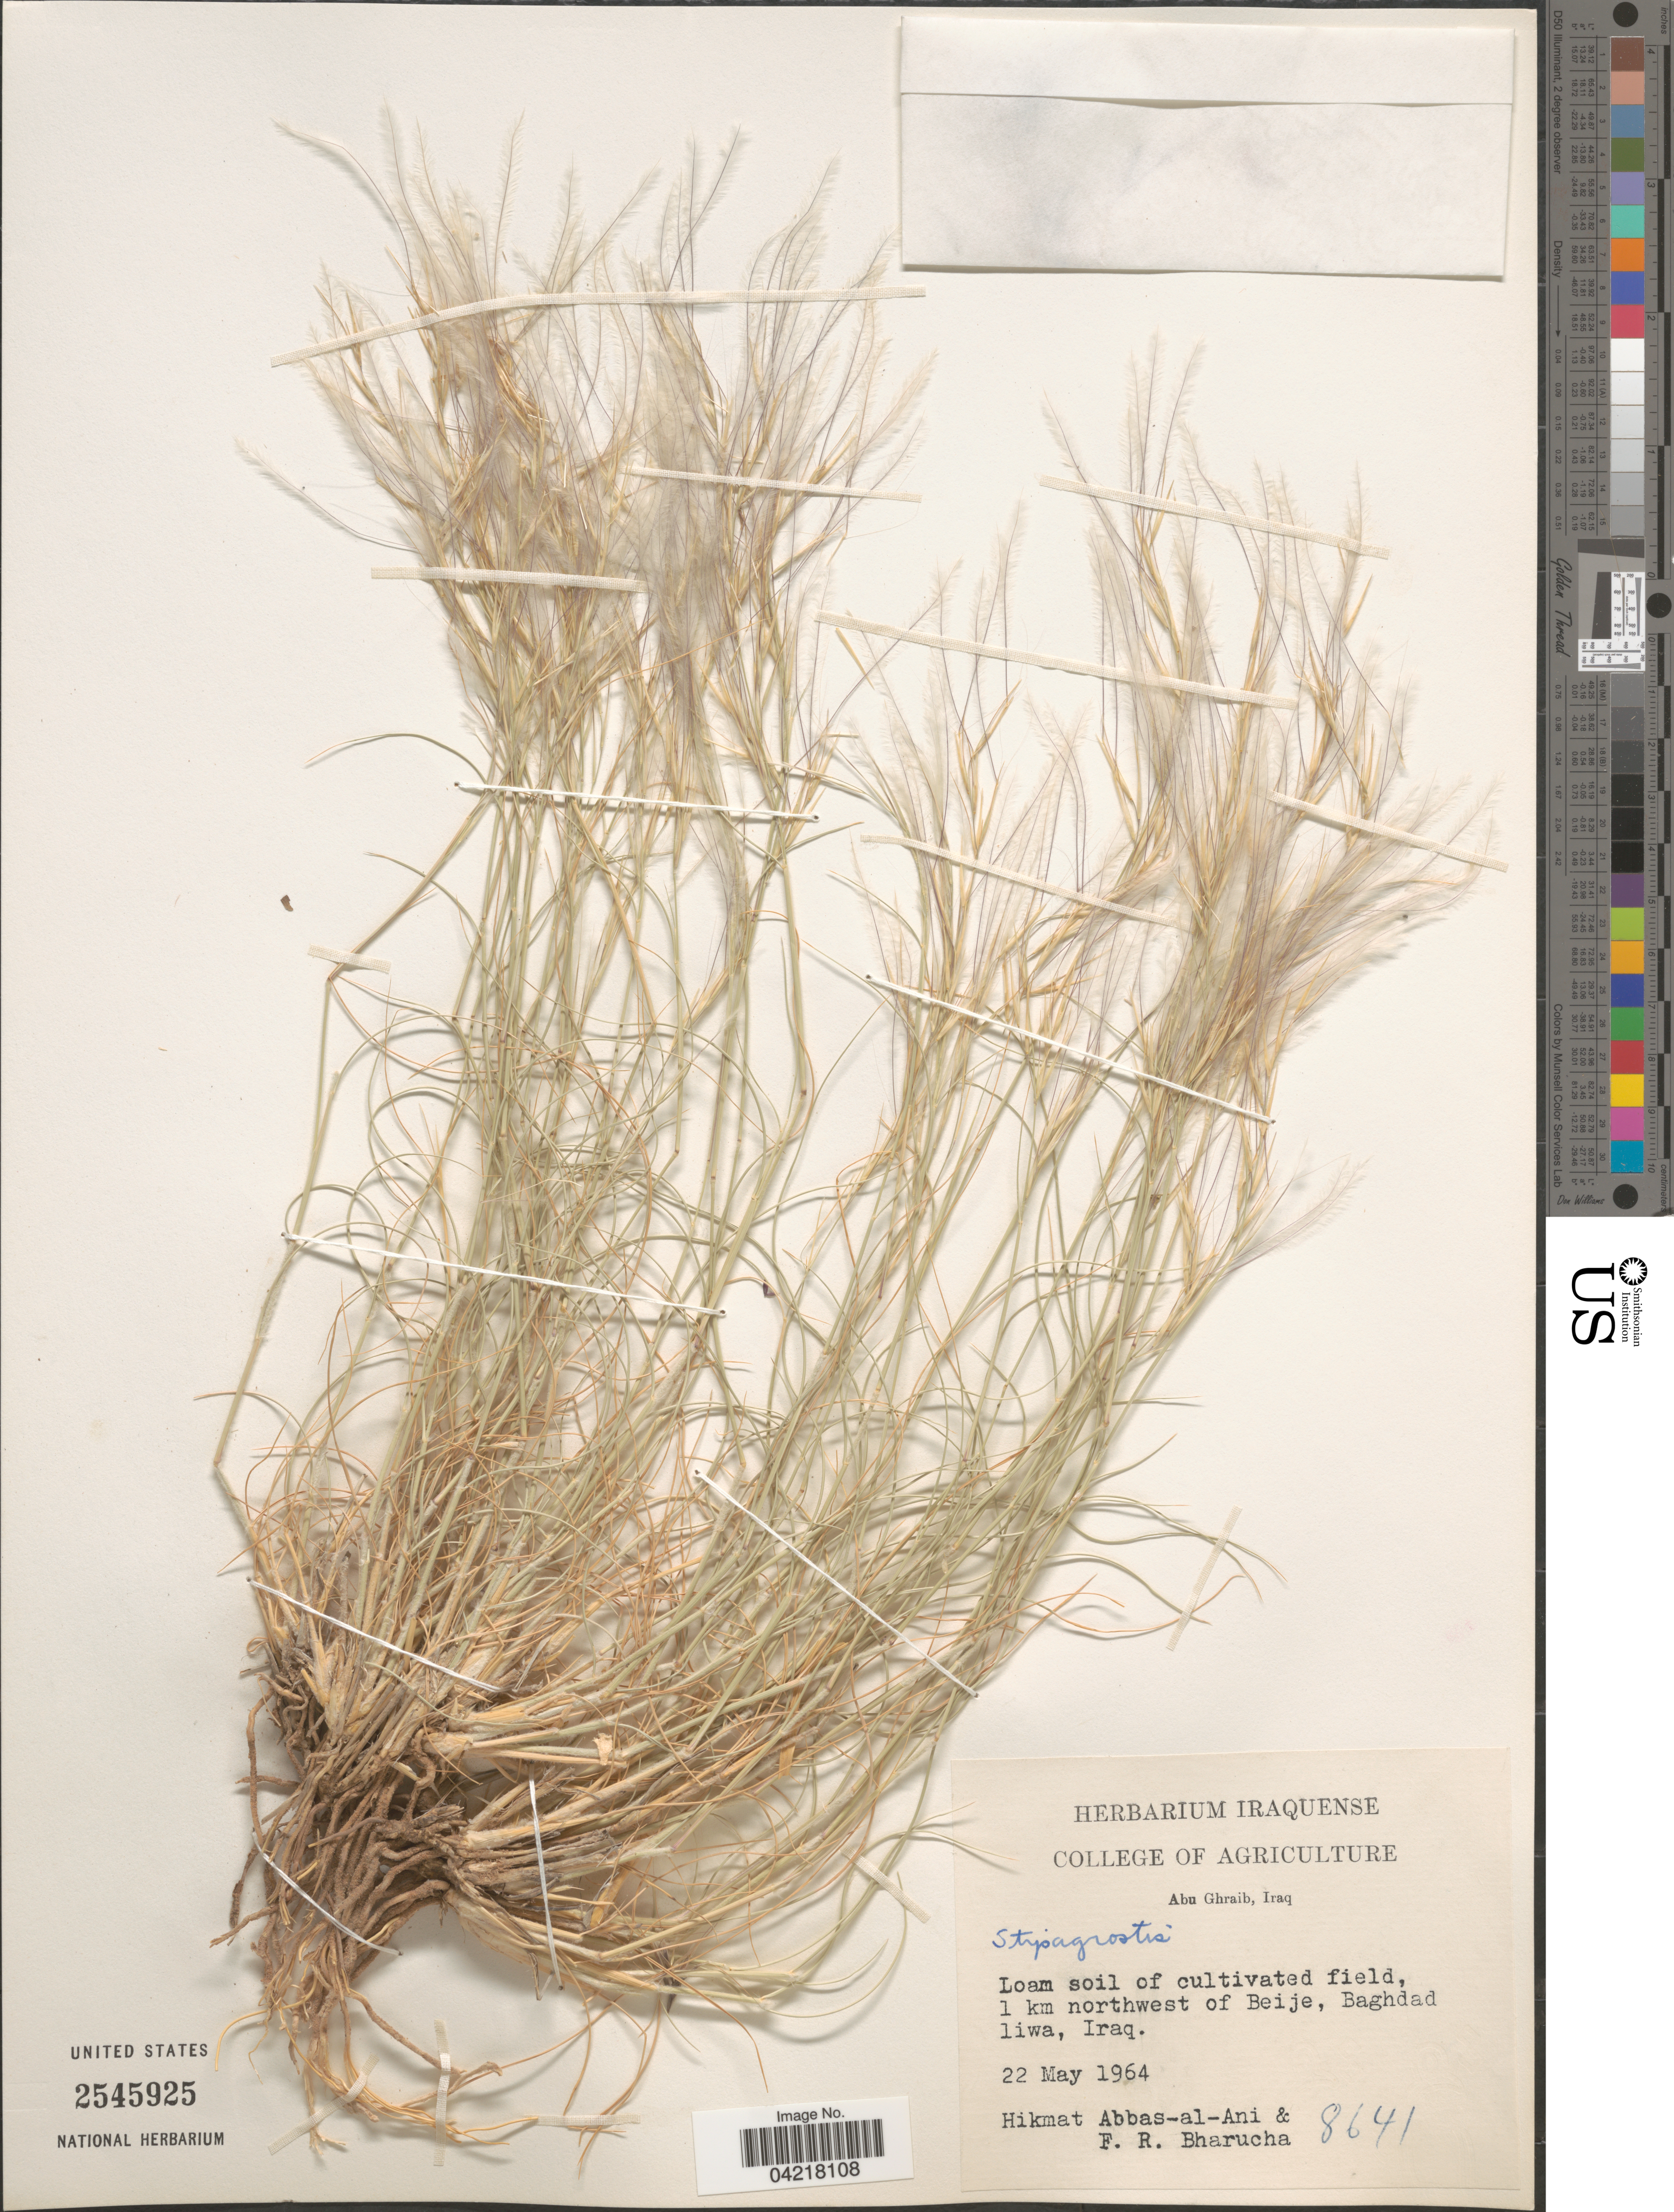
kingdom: Plantae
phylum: Tracheophyta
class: Liliopsida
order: Poales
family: Poaceae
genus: Stipagrostis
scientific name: Stipagrostis sp.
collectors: H. Al-Ani & F. Bharucha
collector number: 8641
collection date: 1964-05-22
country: Iraq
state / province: Baghdad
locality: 1 km northwest of Beije, Baghdad liwa.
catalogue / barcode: US 2545925